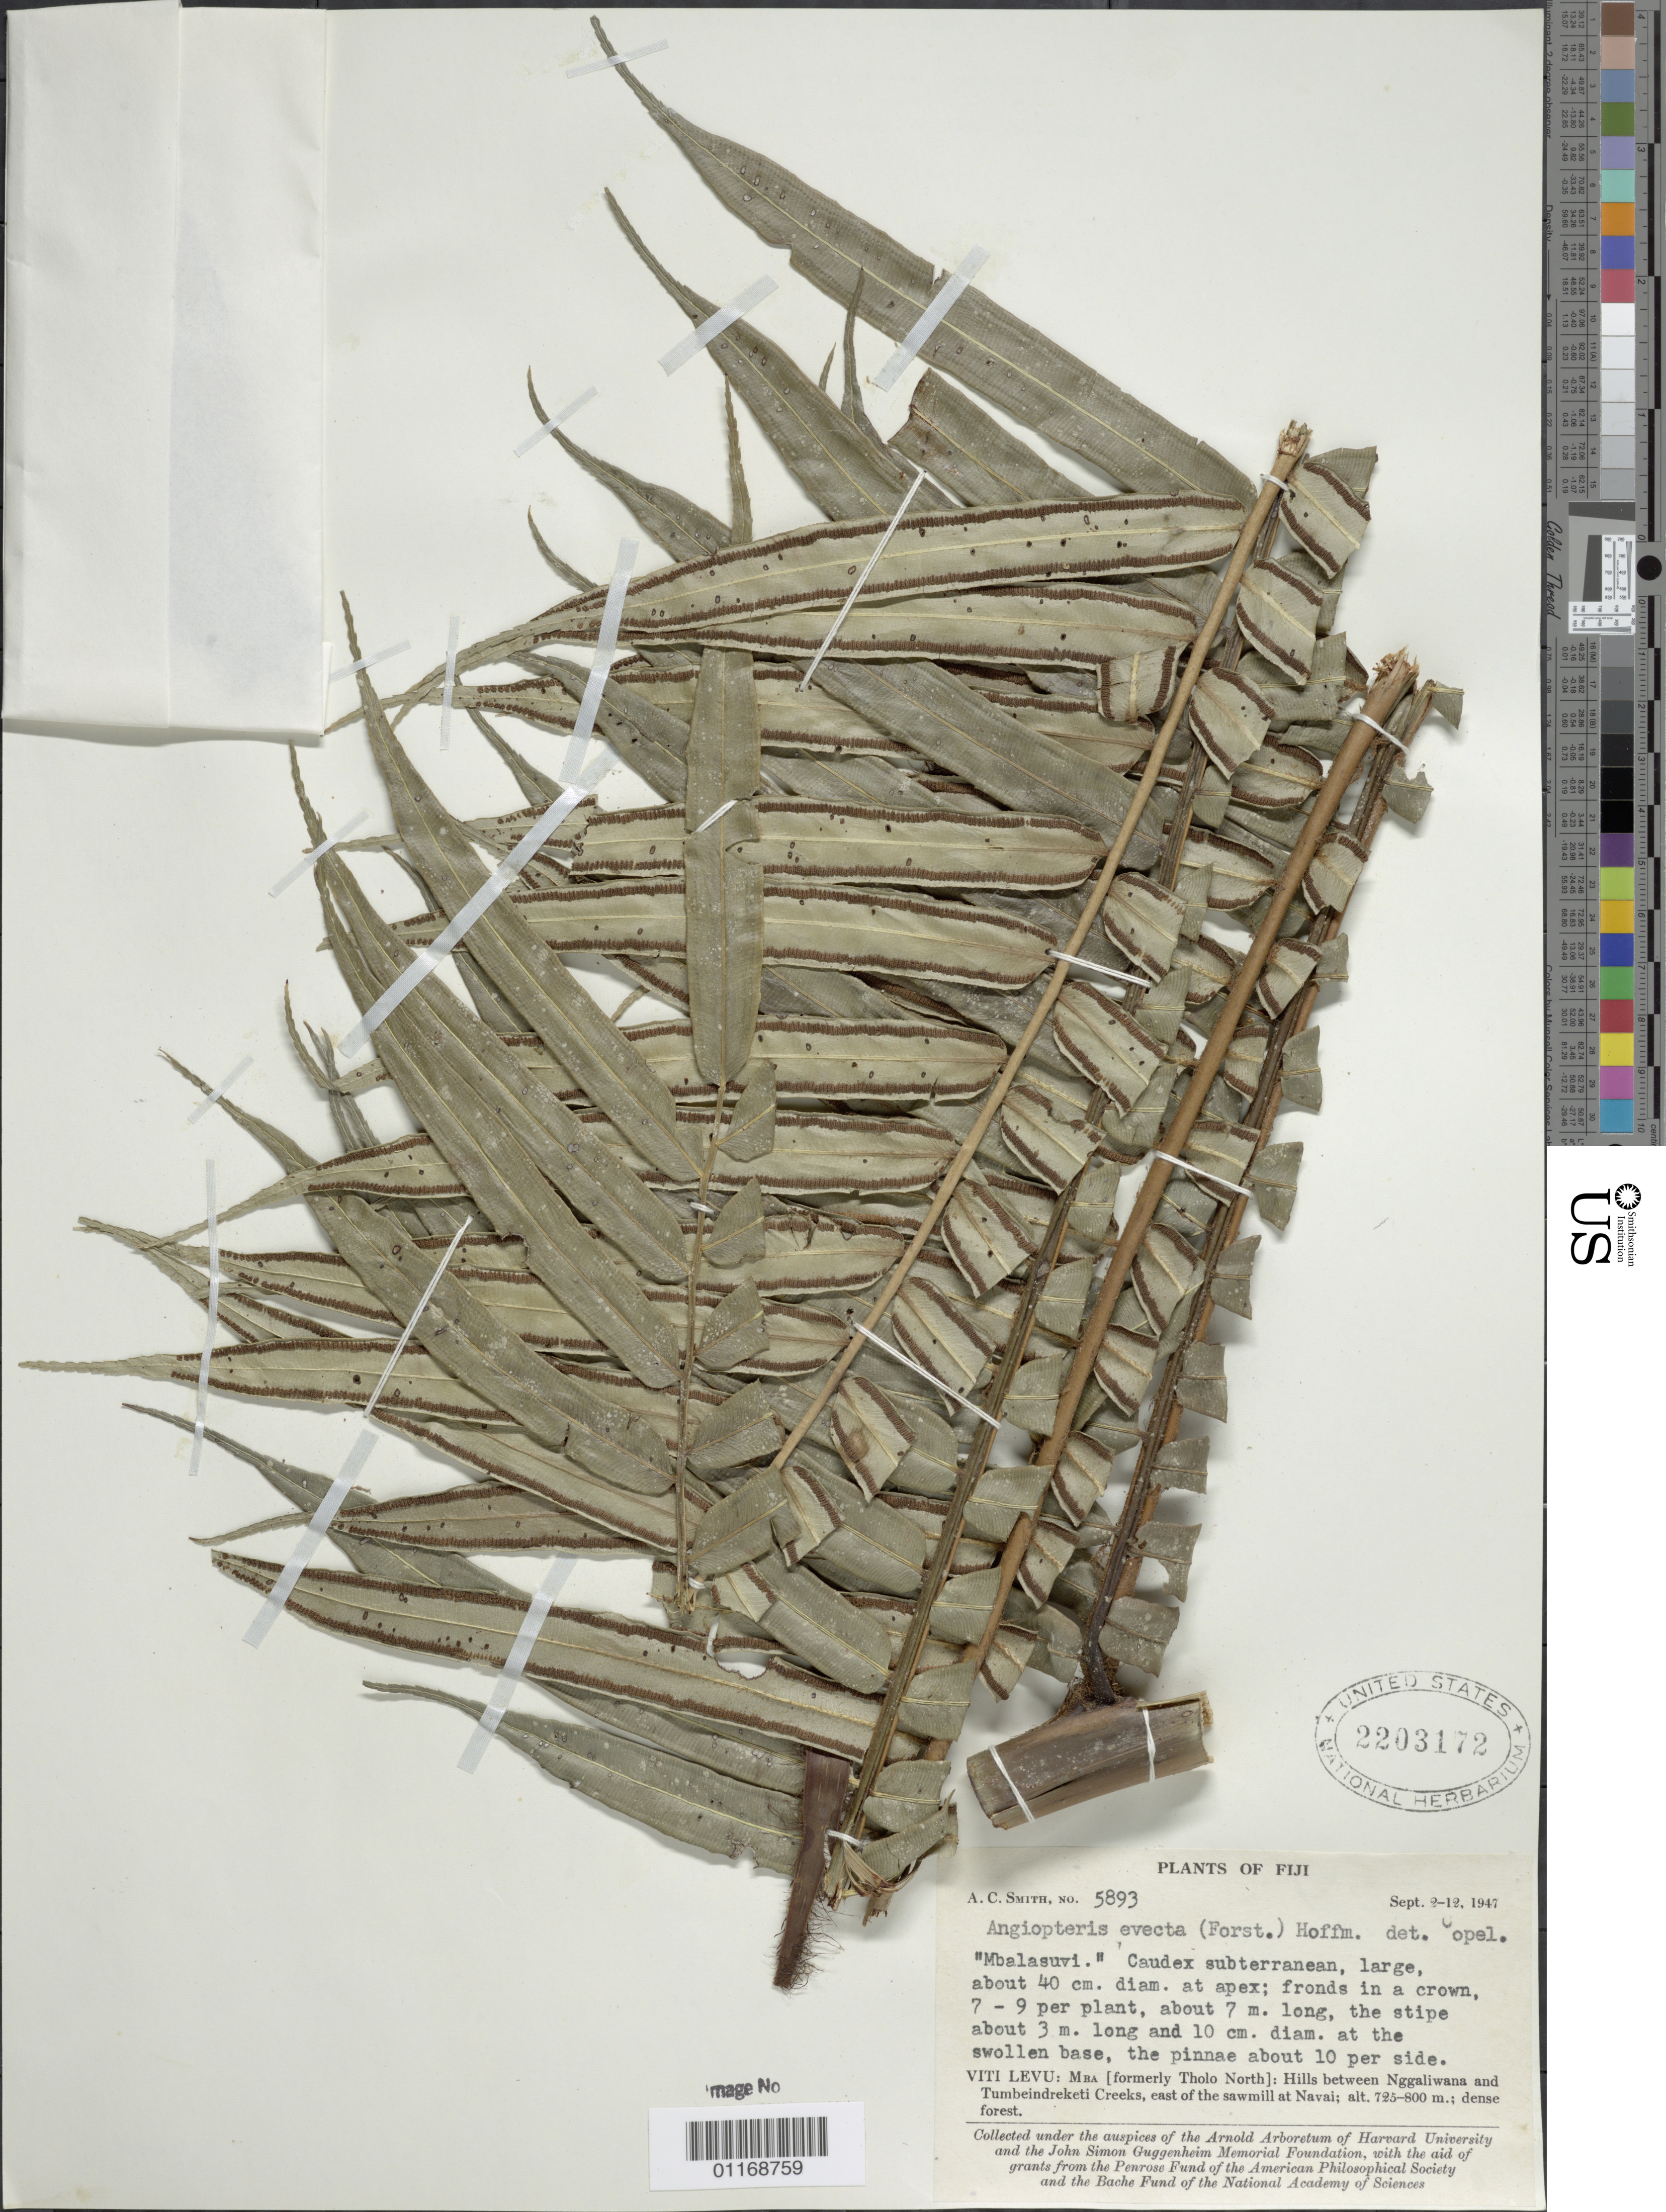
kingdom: Plantae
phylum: Tracheophyta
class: Polypodiopsida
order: Marattiales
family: Marattiaceae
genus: Angiopteris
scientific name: Angiopteris evecta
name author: (G. Forst.) Hoffm.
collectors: A. C. Smith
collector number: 5893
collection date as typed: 02 Sep 1947 to 12 Sep 1947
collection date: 1947-09-02/1947-09-12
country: Fiji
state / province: Western Division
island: Viti Levu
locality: Mba Prov., between nggaliwana and tumbeindreketi creeks, e of sawmill at navai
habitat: Dense forest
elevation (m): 725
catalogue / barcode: US 2203172